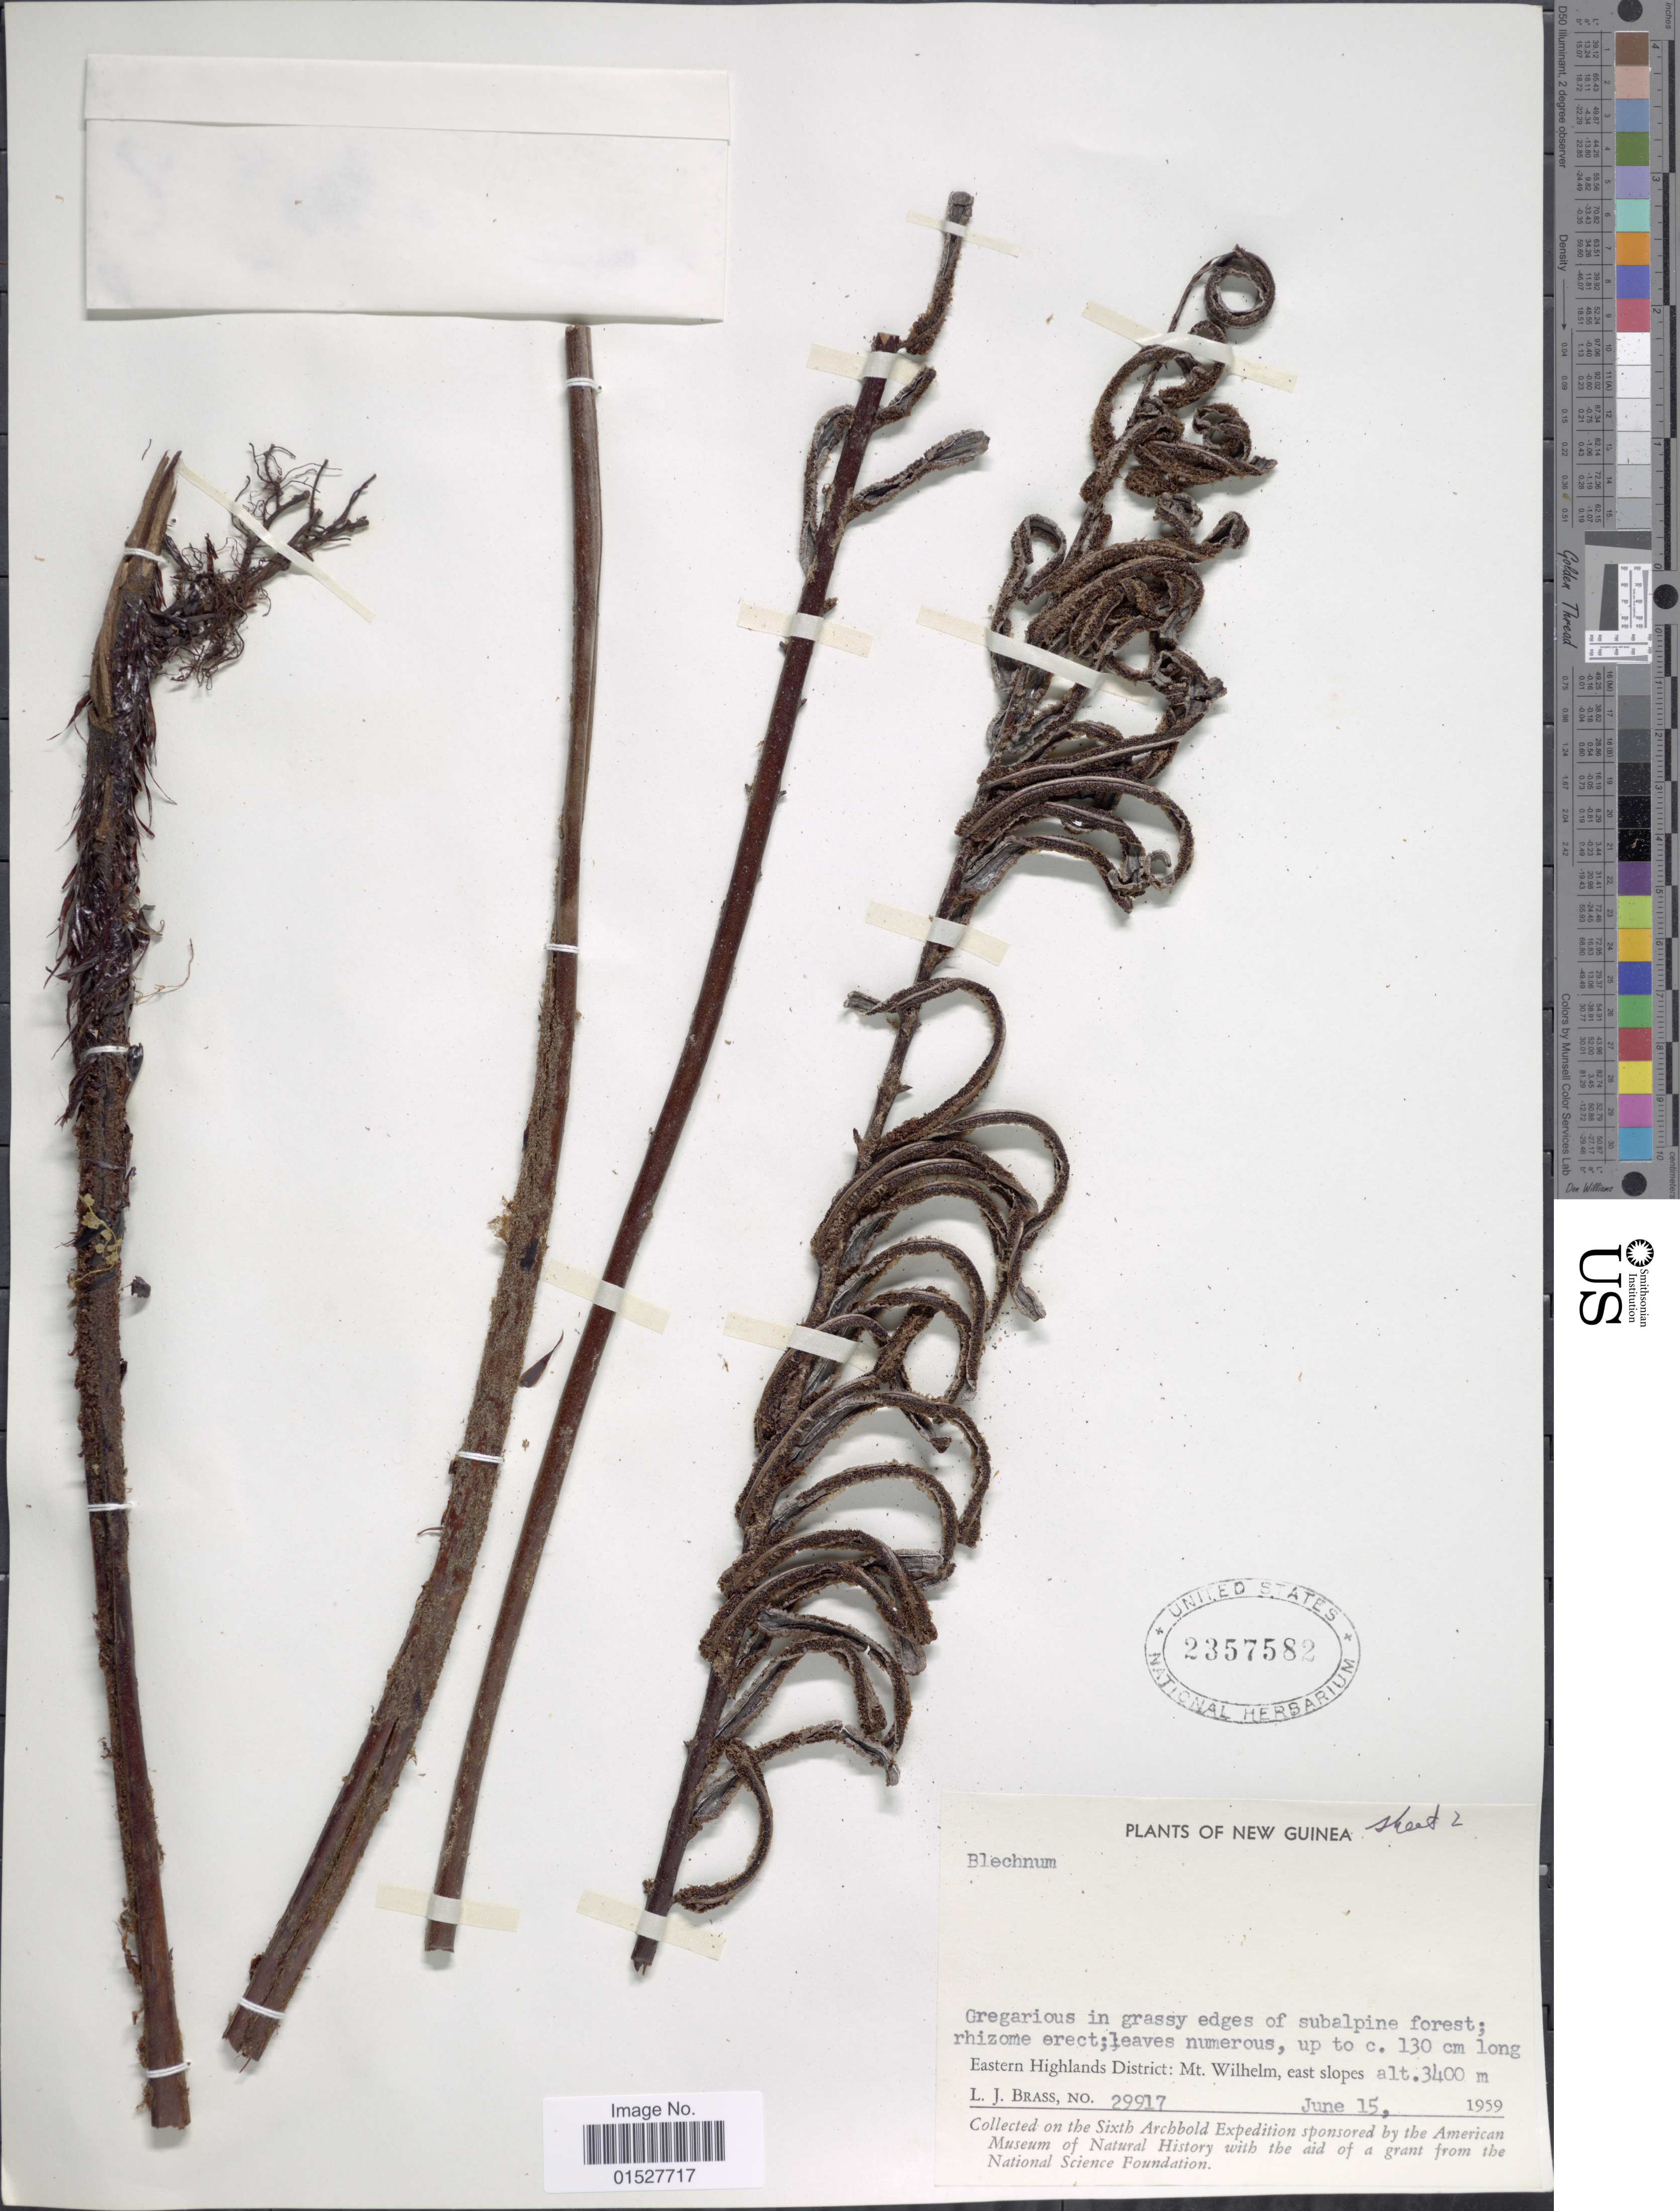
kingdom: Plantae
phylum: Tracheophyta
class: Polypodiopsida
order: Polypodiales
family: Blechnaceae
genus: Blechnum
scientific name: Blechnum sp.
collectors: L. J. Brass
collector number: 29917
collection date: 1959-06-15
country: Papua New Guinea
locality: New Guinea. Eastern Highlands District: Mt. Wilhelm, east slopes.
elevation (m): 3400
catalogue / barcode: US 2357582